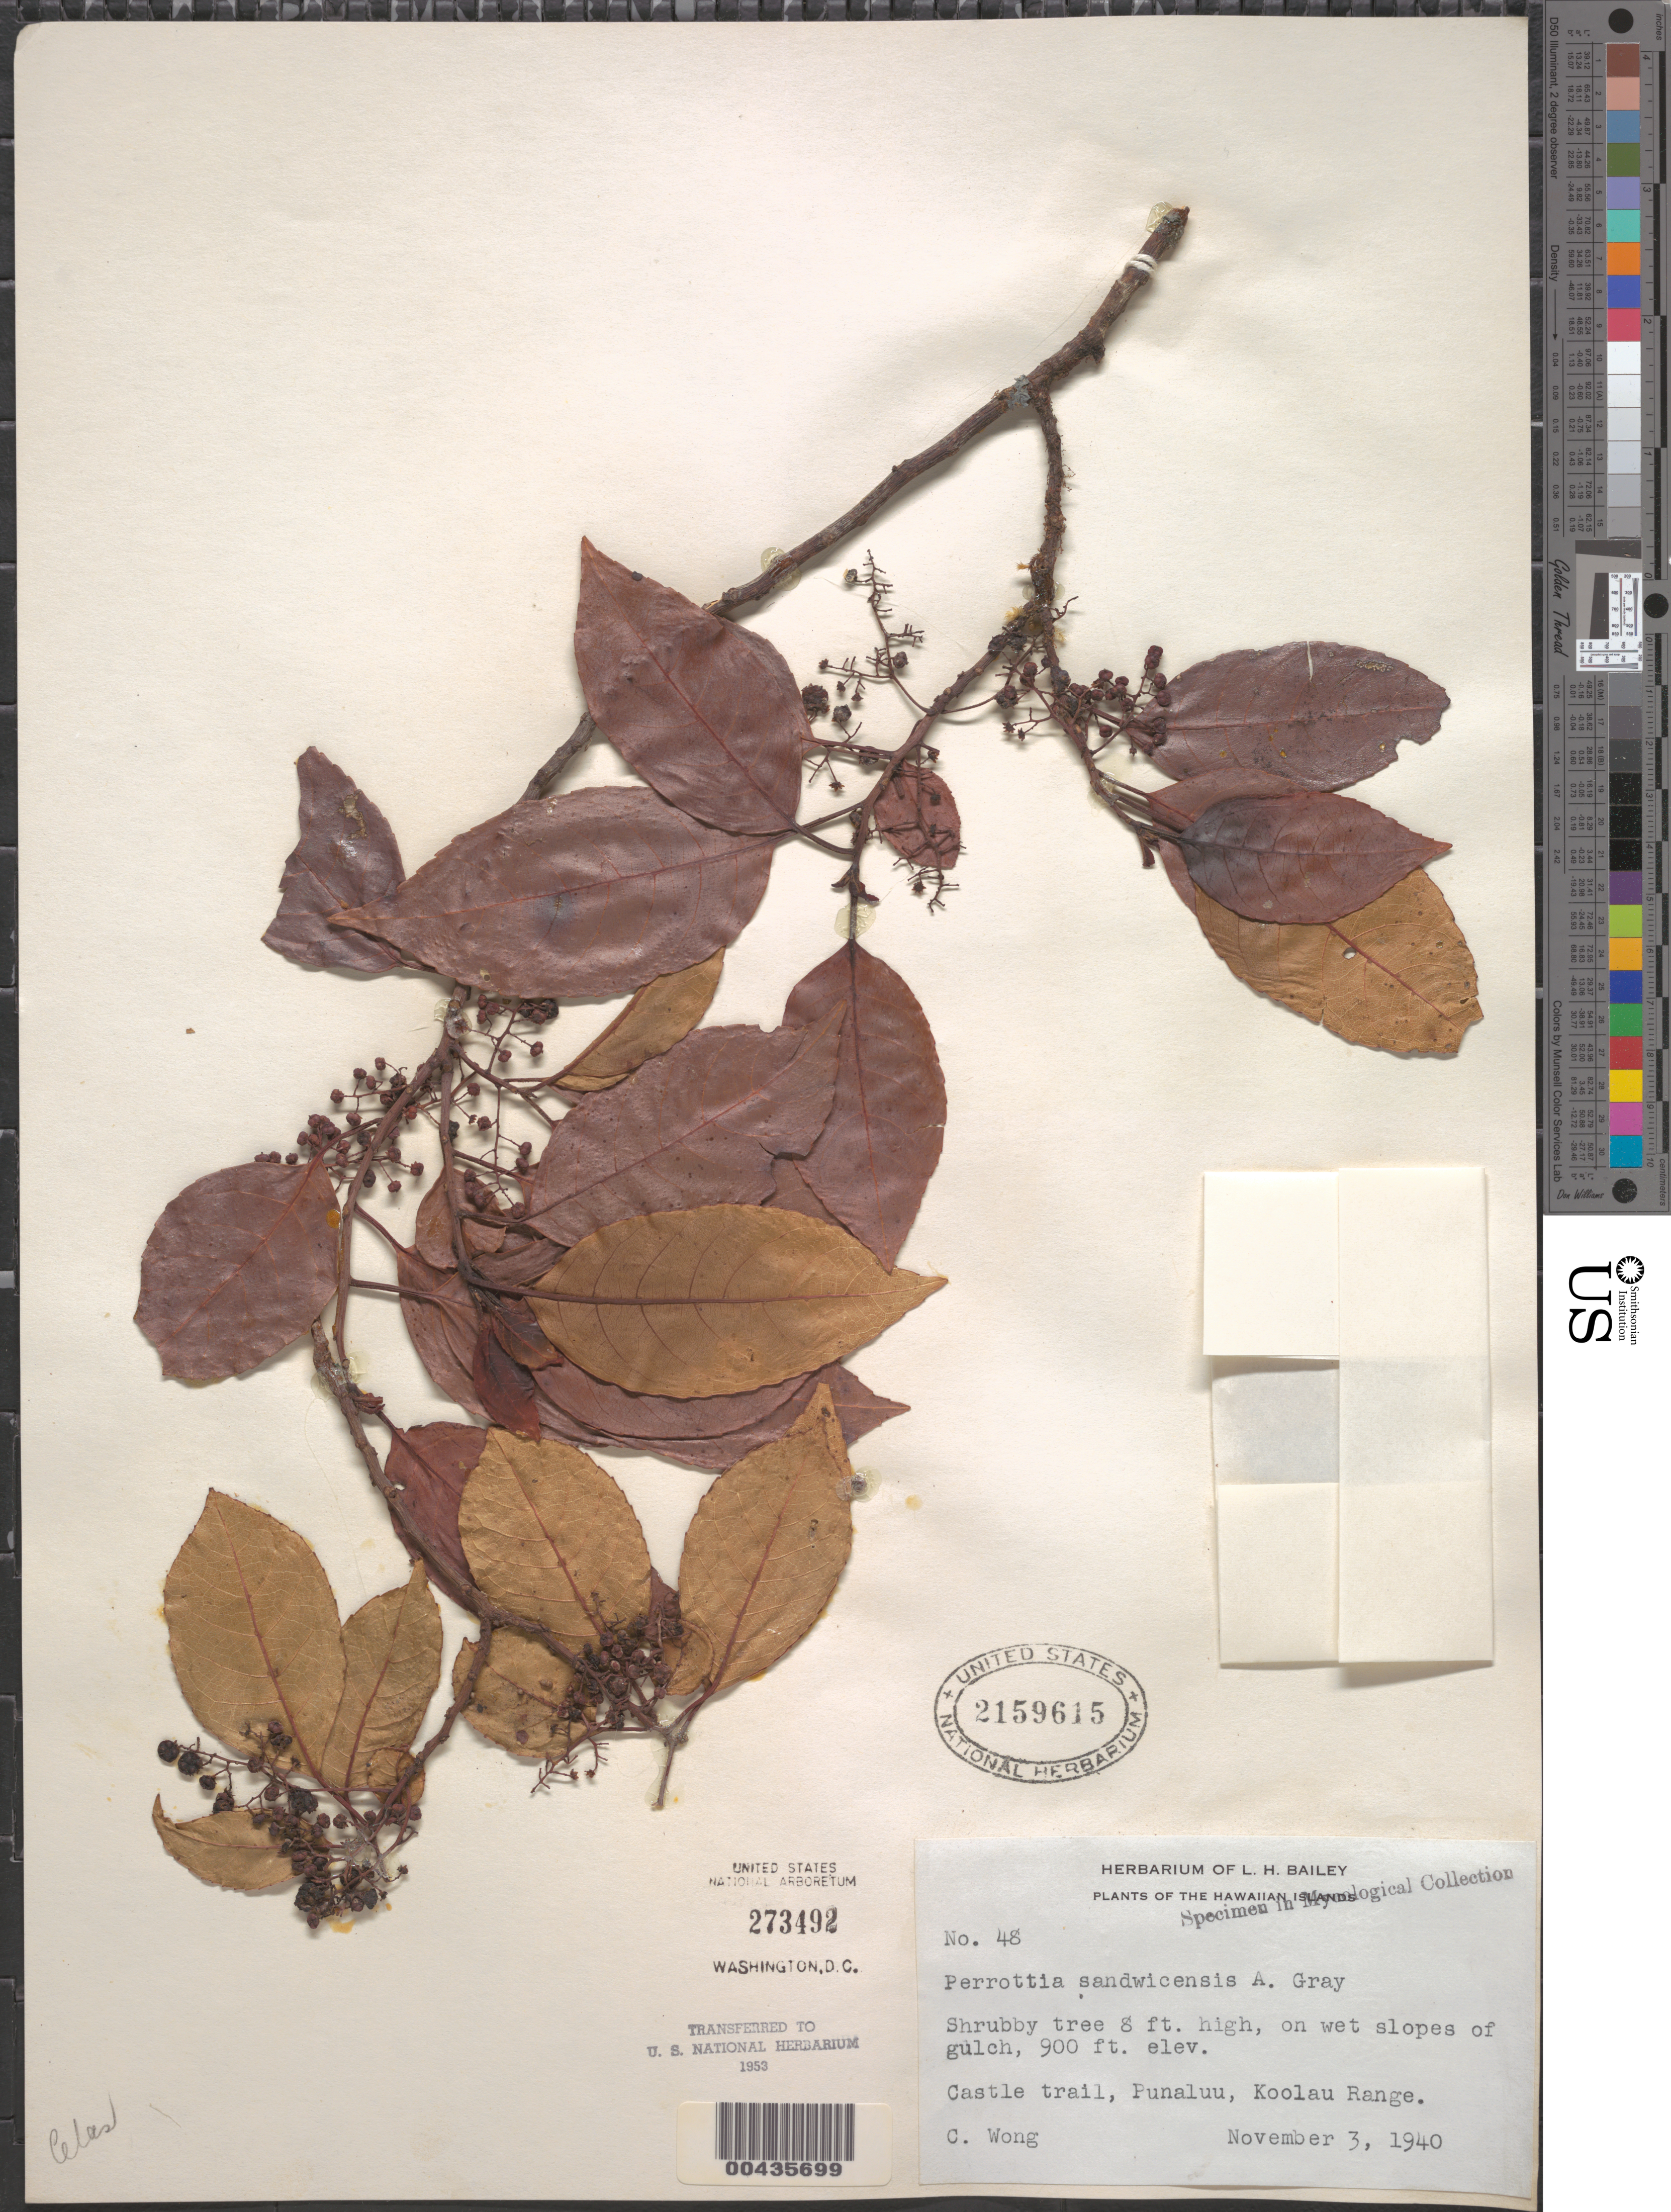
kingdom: Plantae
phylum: Tracheophyta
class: Magnoliopsida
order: Huerteales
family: Dipentodontaceae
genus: Perrottetia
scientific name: Perrottetia sandwicensis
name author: A. Gray in Wilkes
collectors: C. Wong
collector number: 48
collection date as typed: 3 Nov 1940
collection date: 1940-11-03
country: United States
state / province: Hawaii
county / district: Honolulu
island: Oahu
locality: Castle trail, Punaluu, Koolau Range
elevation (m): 274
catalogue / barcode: US 2159615